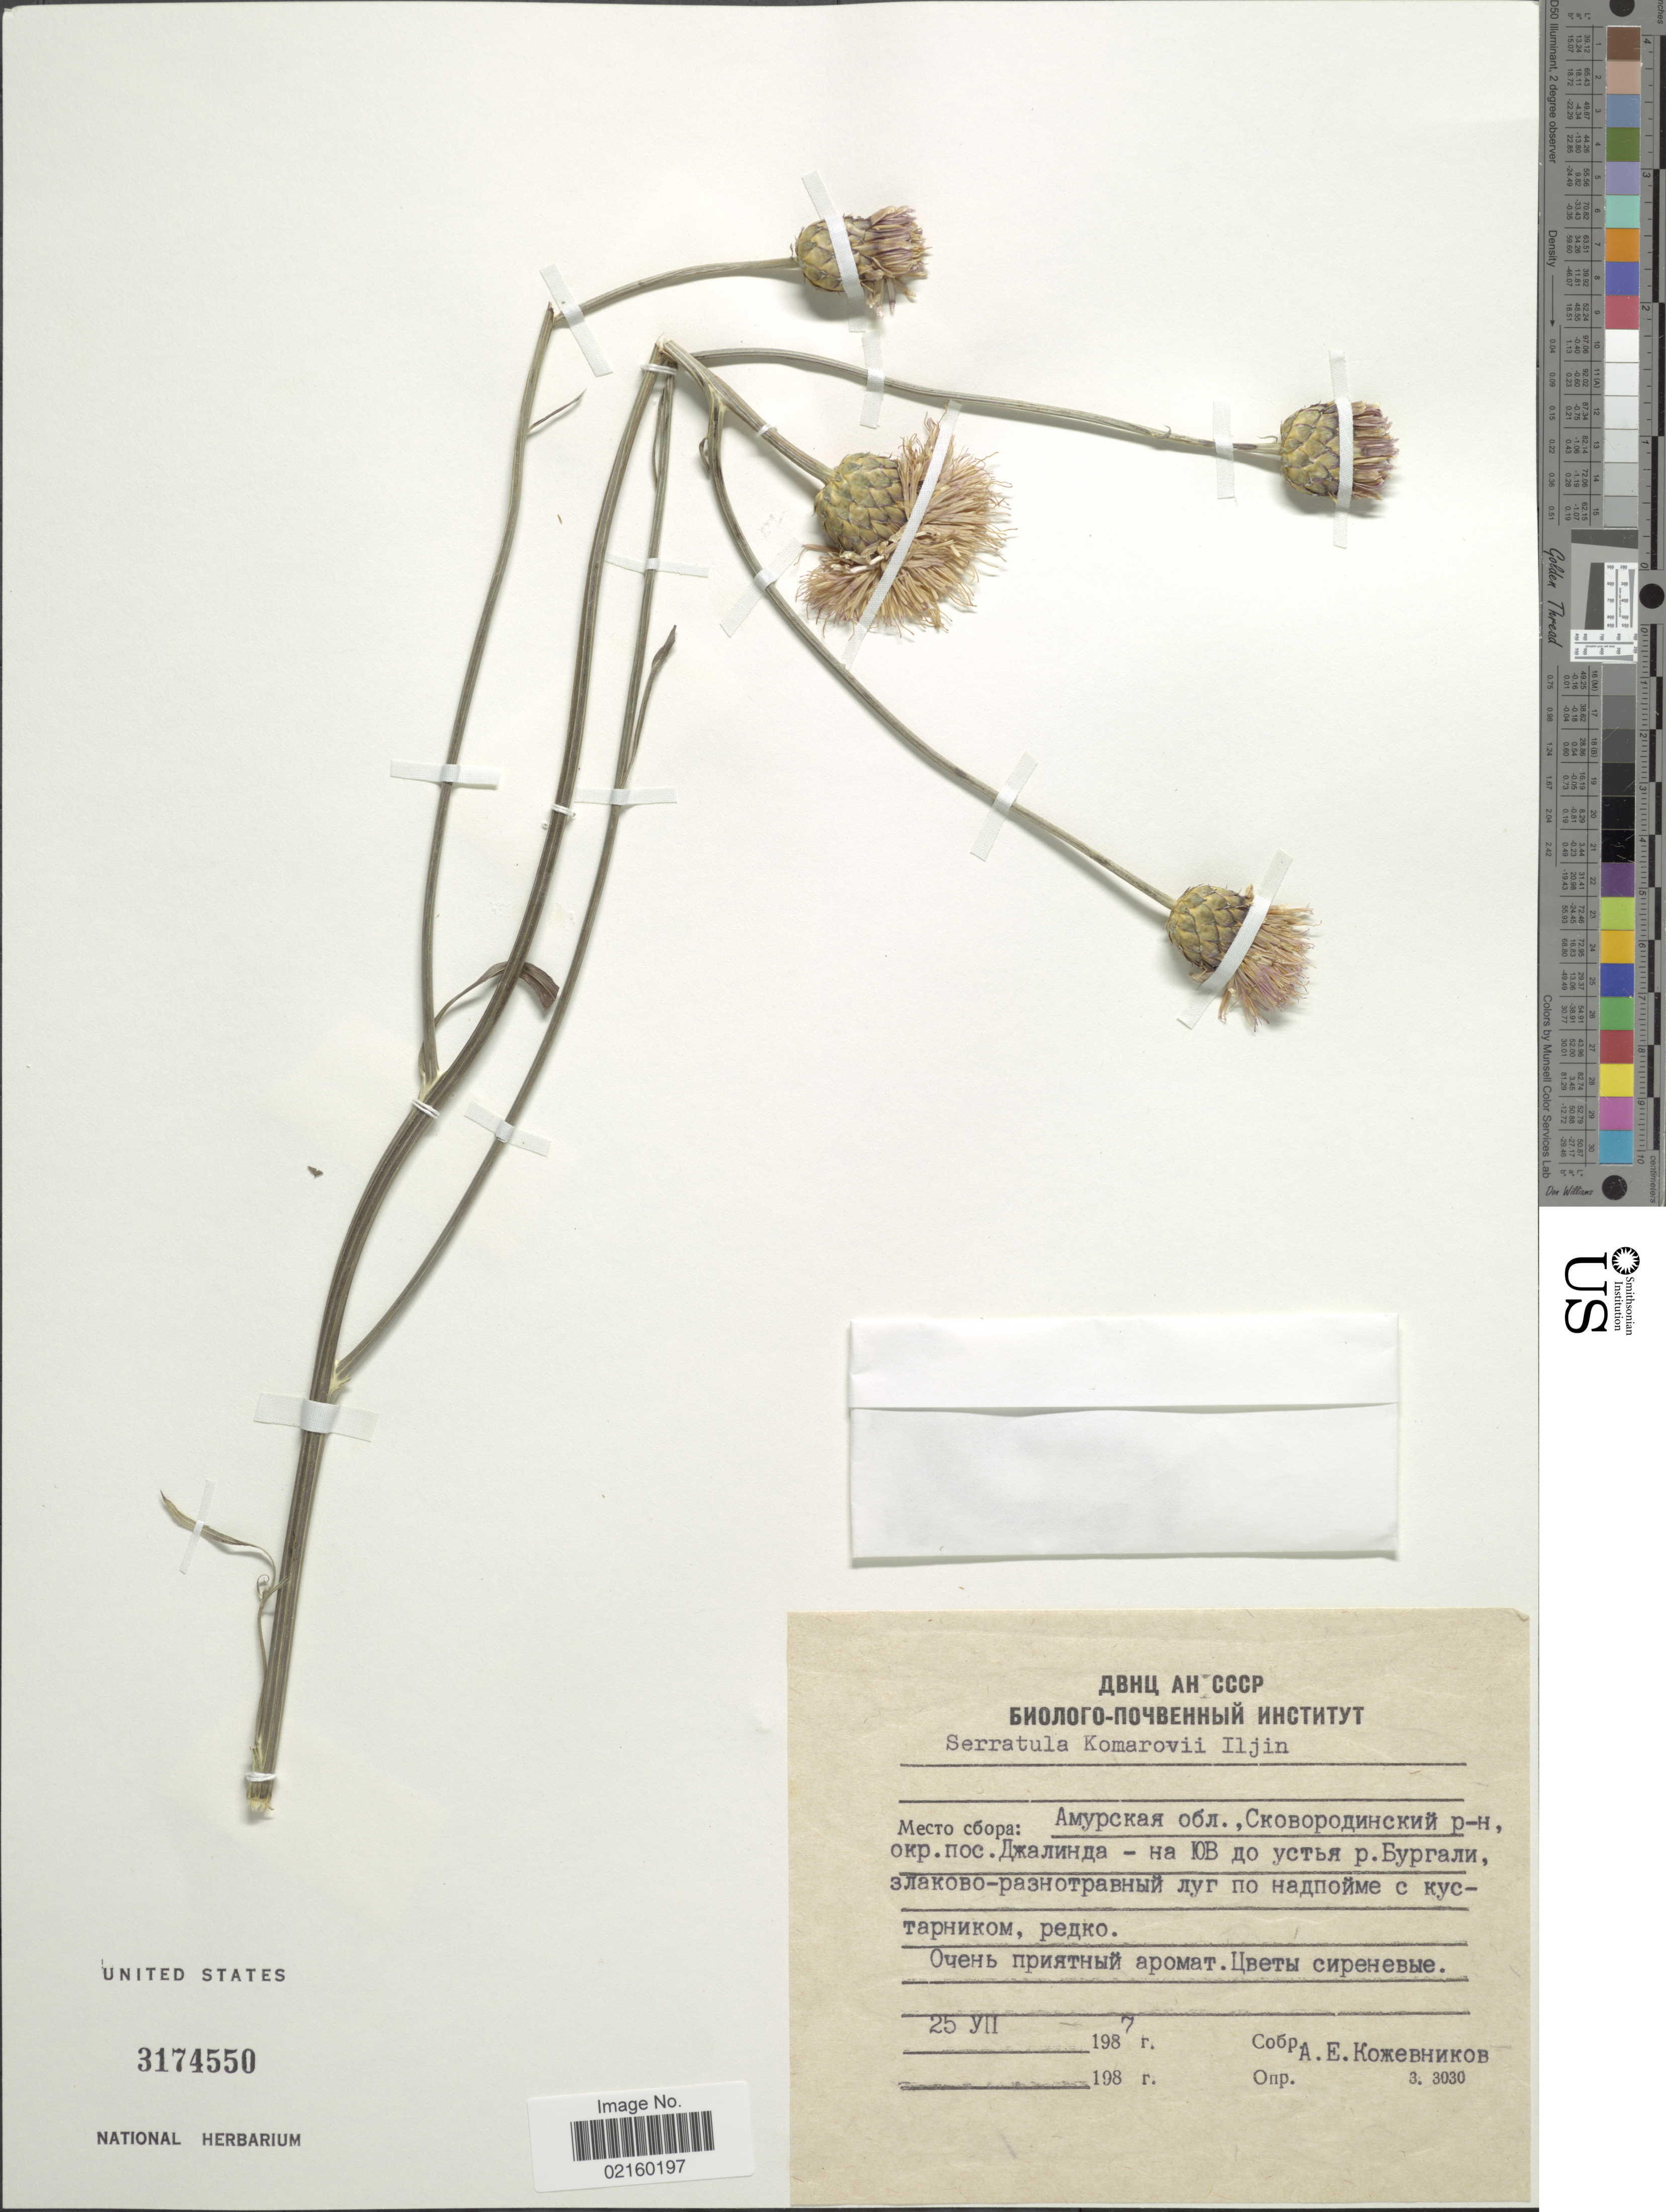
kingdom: Plantae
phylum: Tracheophyta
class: Magnoliopsida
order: Asterales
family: Asteraceae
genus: Serratula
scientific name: Serratula centauroides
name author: L.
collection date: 1987-07-25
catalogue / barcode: US 3174550